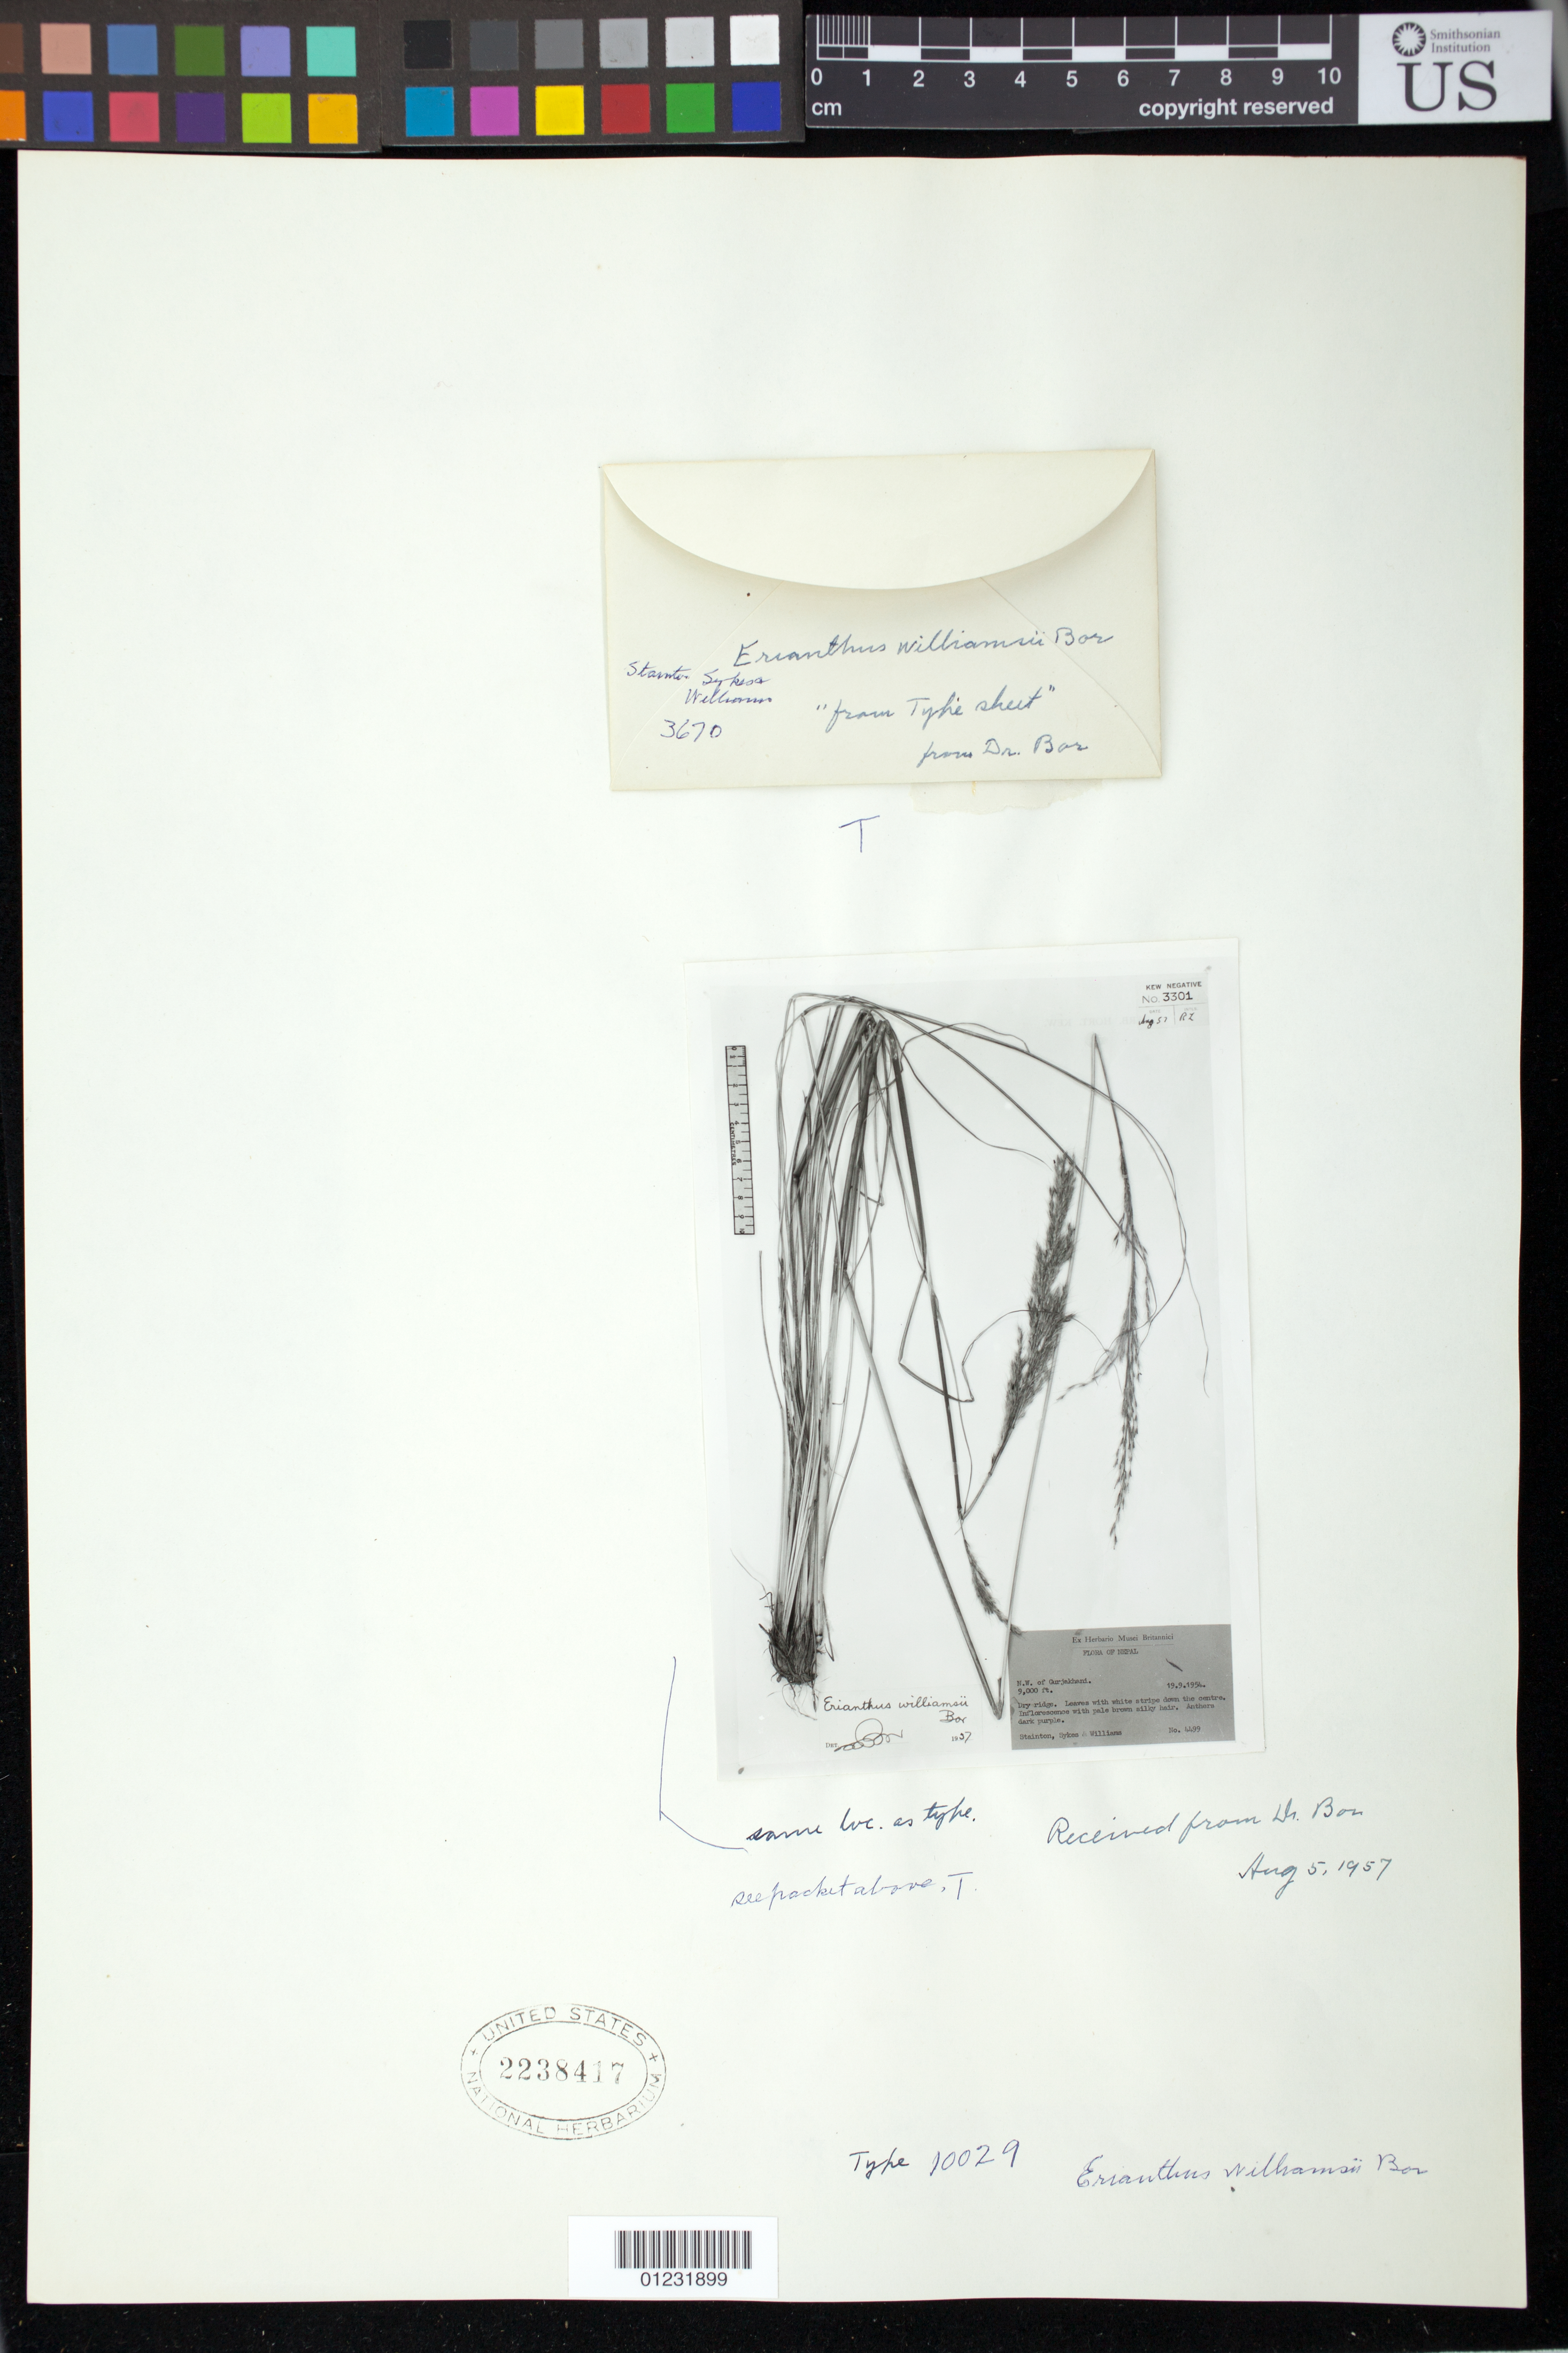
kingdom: Plantae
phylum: Tracheophyta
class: Liliopsida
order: Poales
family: Poaceae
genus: Erianthus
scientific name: Erianthus williamsii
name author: Bor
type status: Isotype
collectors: J. Stainton, Sykes, -- & -- Williams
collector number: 3670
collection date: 1954-09-18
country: Nepal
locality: Lete, Kali Gandaki.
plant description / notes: Fragmentary material of type specimen ex herb. Musci. Britannici. A photo ot type is also mounted on the same sheet.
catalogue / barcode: US 2238417